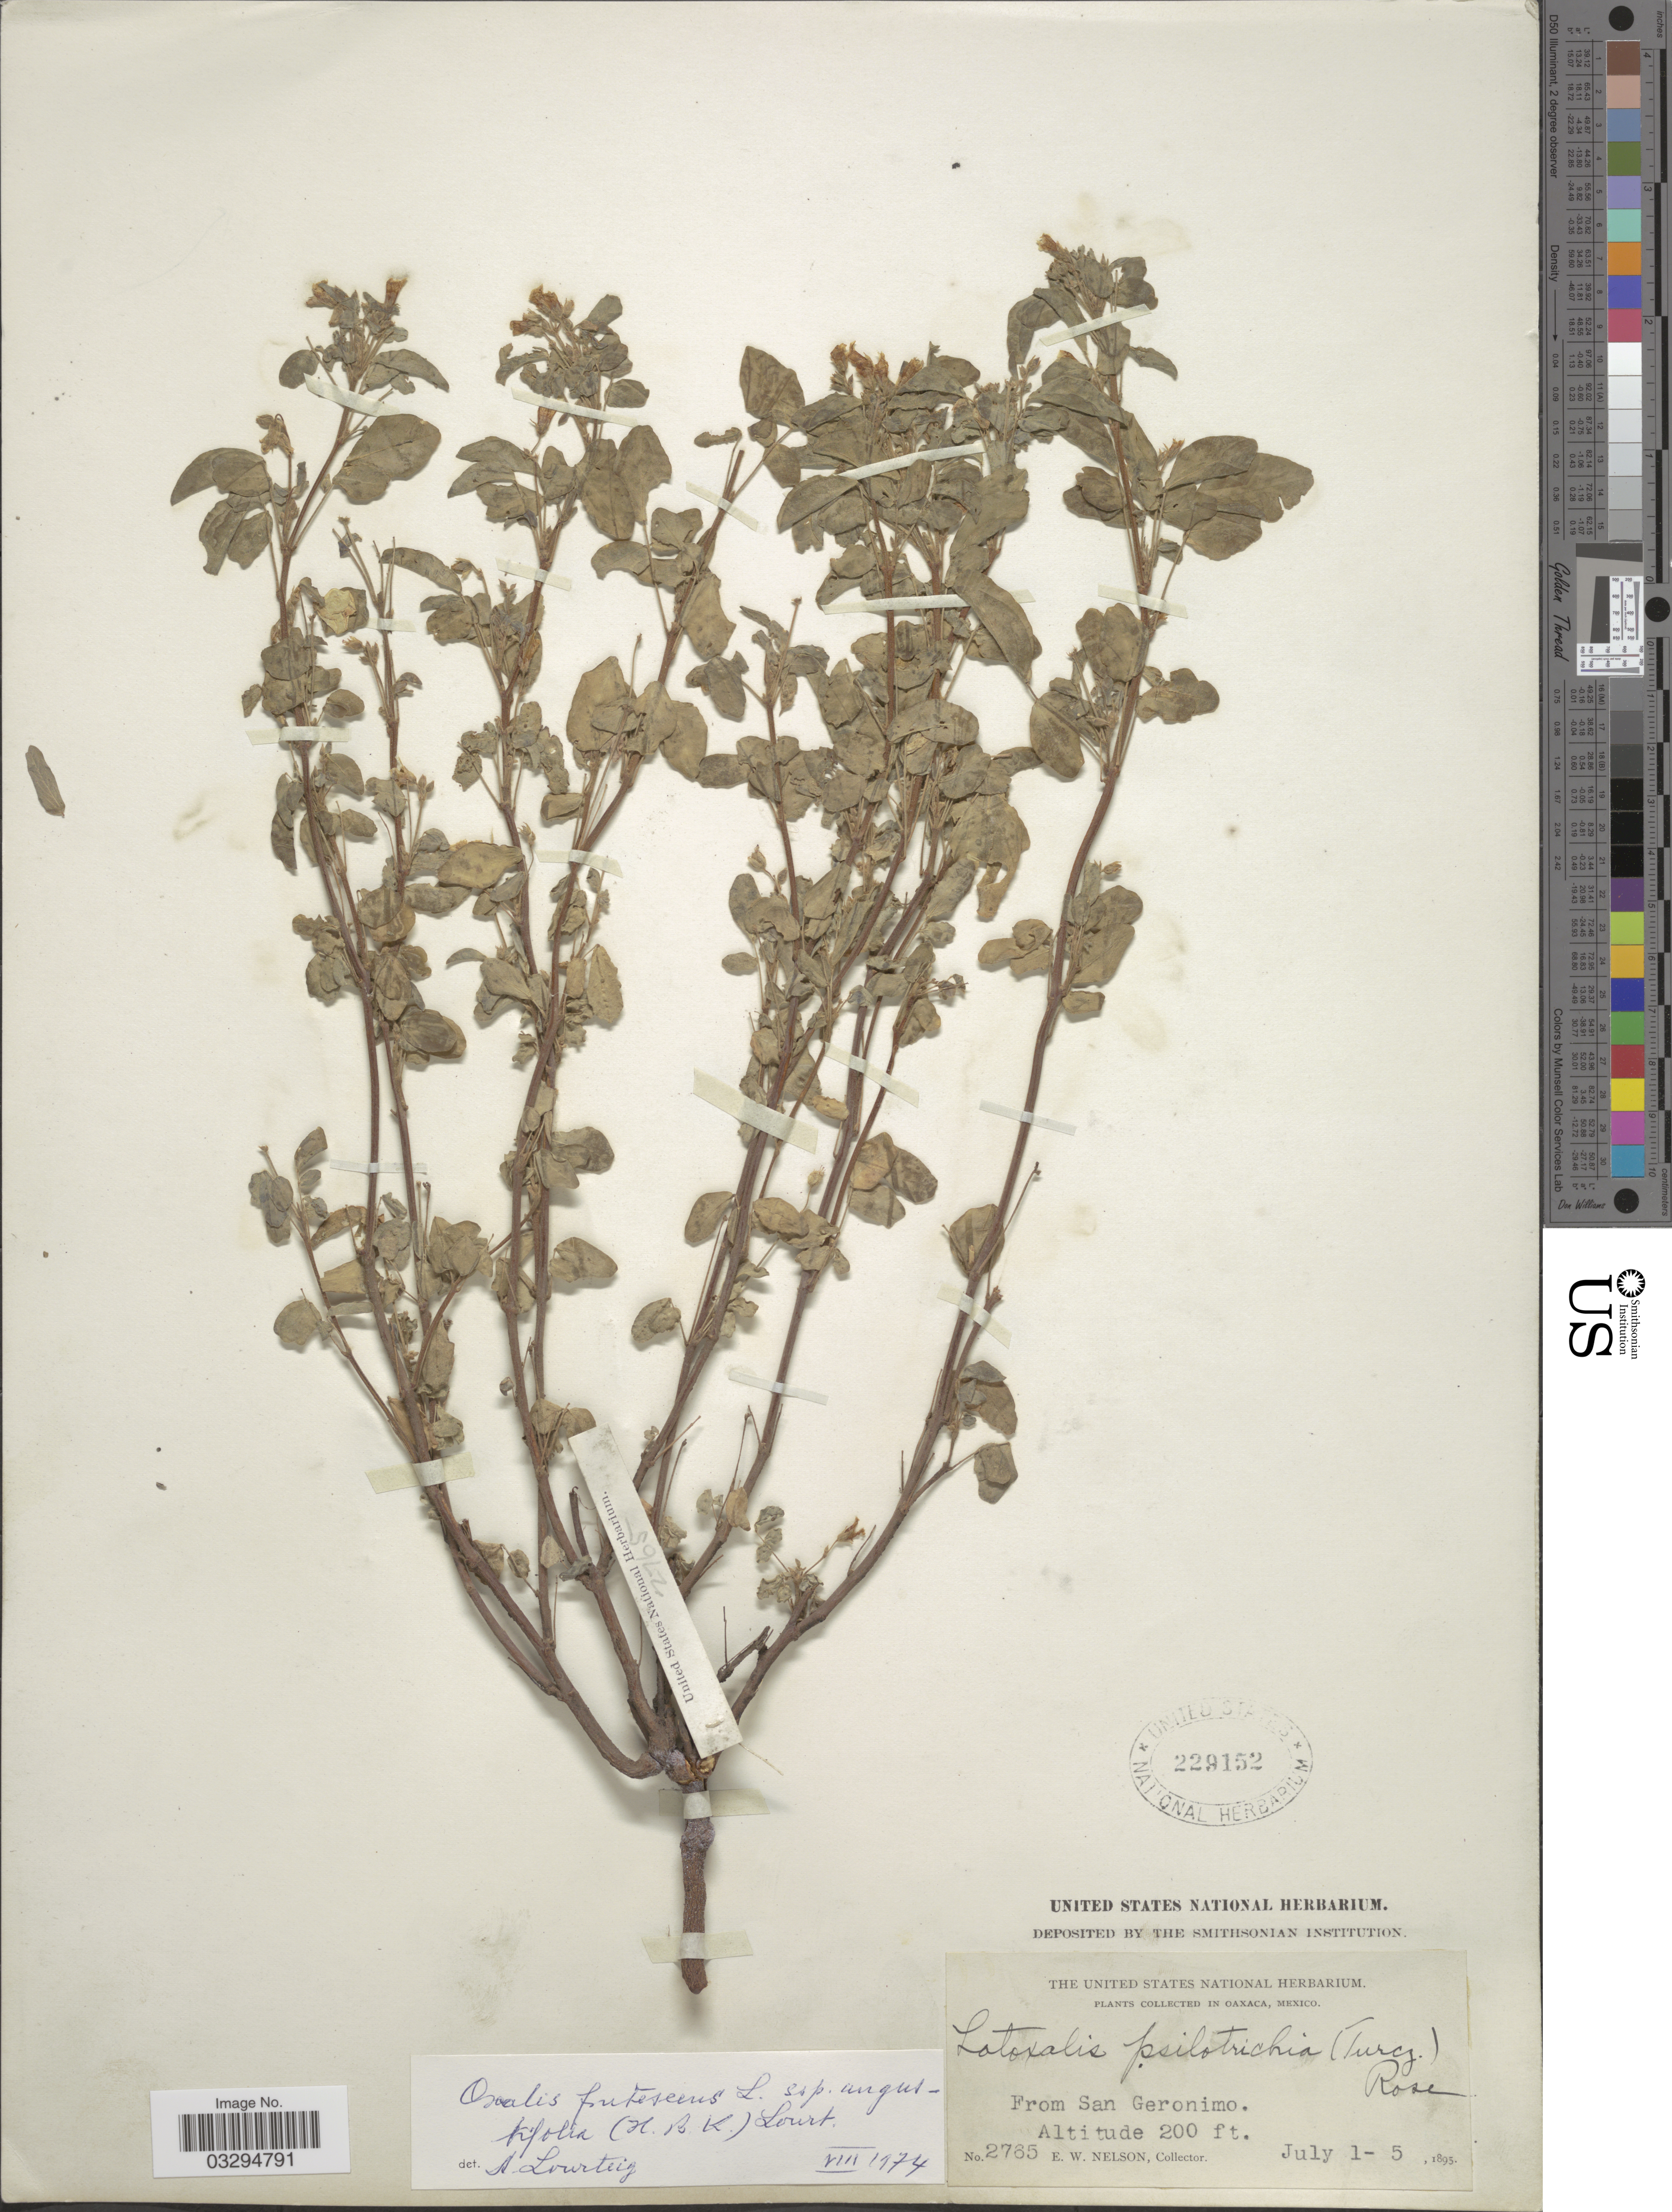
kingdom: Plantae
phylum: Tracheophyta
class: Magnoliopsida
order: Oxalidales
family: Oxalidaceae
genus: Oxalis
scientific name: Oxalis frutescens subsp. angustifolia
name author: (Kunth) Lourteig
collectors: E. W. Nelson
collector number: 2765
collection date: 1895-07-01/1895-07-05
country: Mexico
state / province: Oaxaca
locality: From San Geronimo.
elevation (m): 61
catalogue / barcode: US 229152